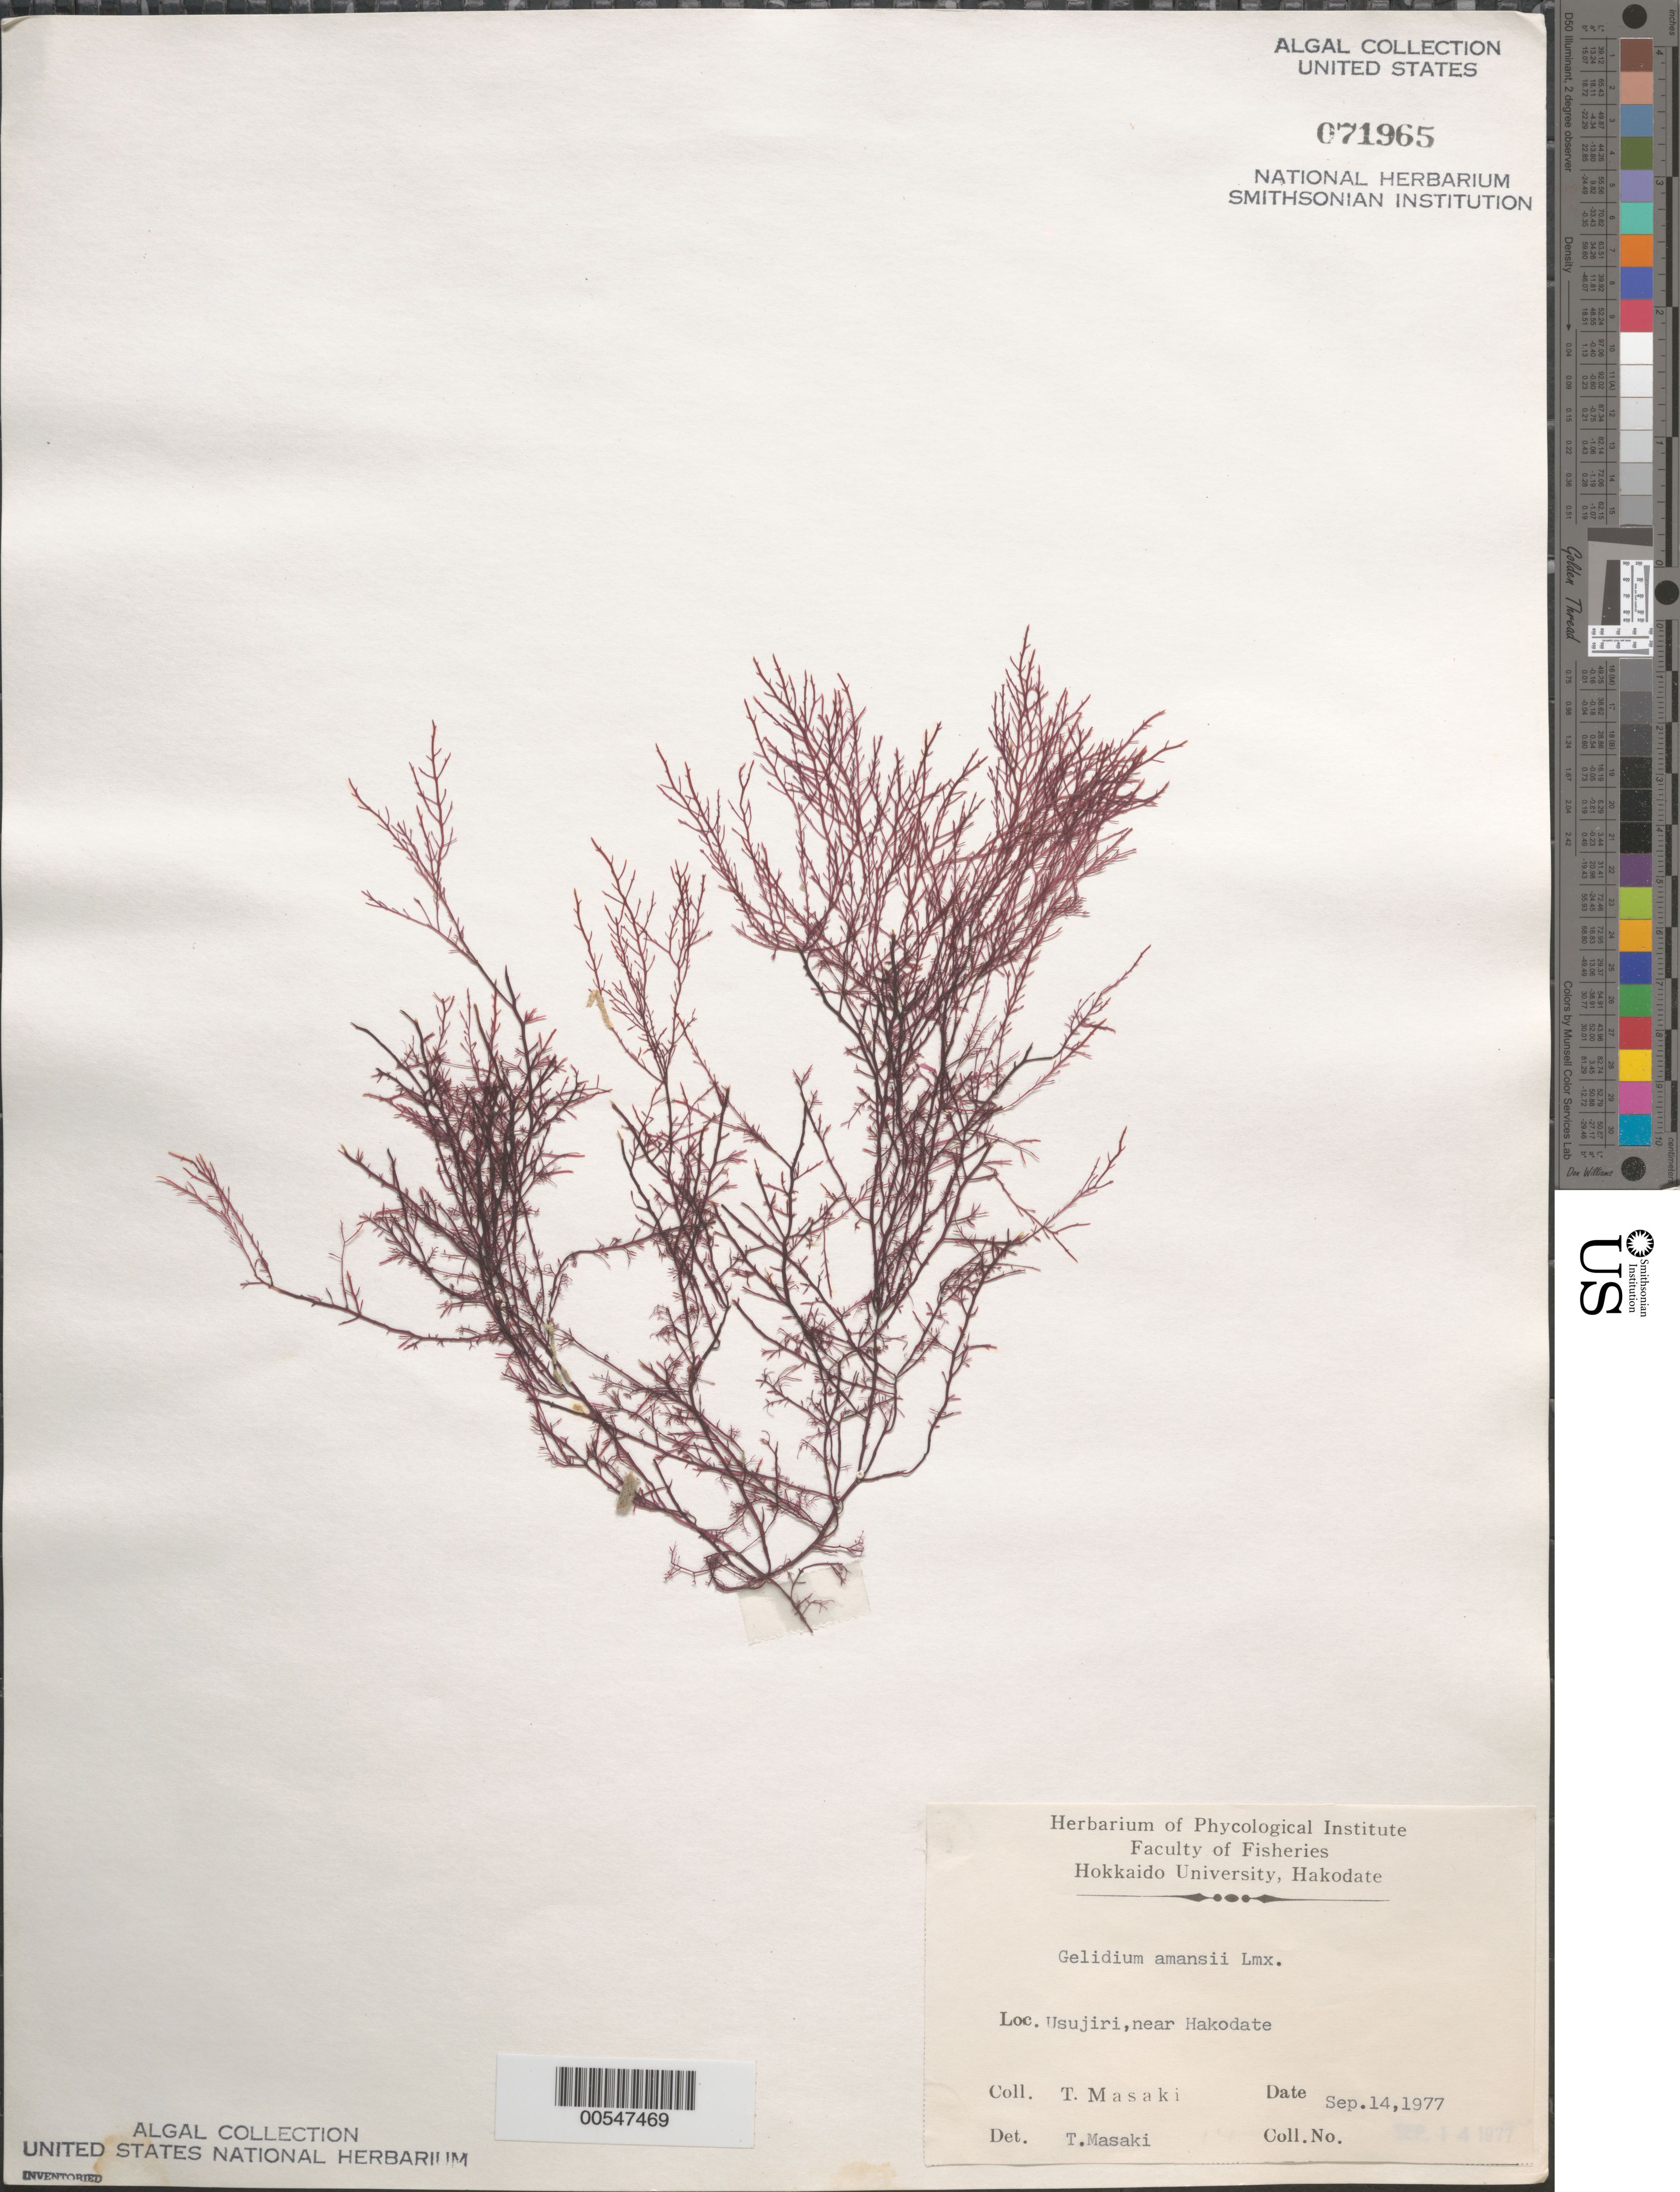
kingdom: Plantae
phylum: Rhodophyta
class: Florideophyceae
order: Gelidiales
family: Gelidiaceae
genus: Gelidium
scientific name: Gelidium amansii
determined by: Masaki, T.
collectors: T. Masaki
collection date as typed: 14 Sep 1977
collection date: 1977-09-14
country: Japan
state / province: Hokkaido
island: Hokkaido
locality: Usujiri, near Hakodate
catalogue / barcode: US 71965